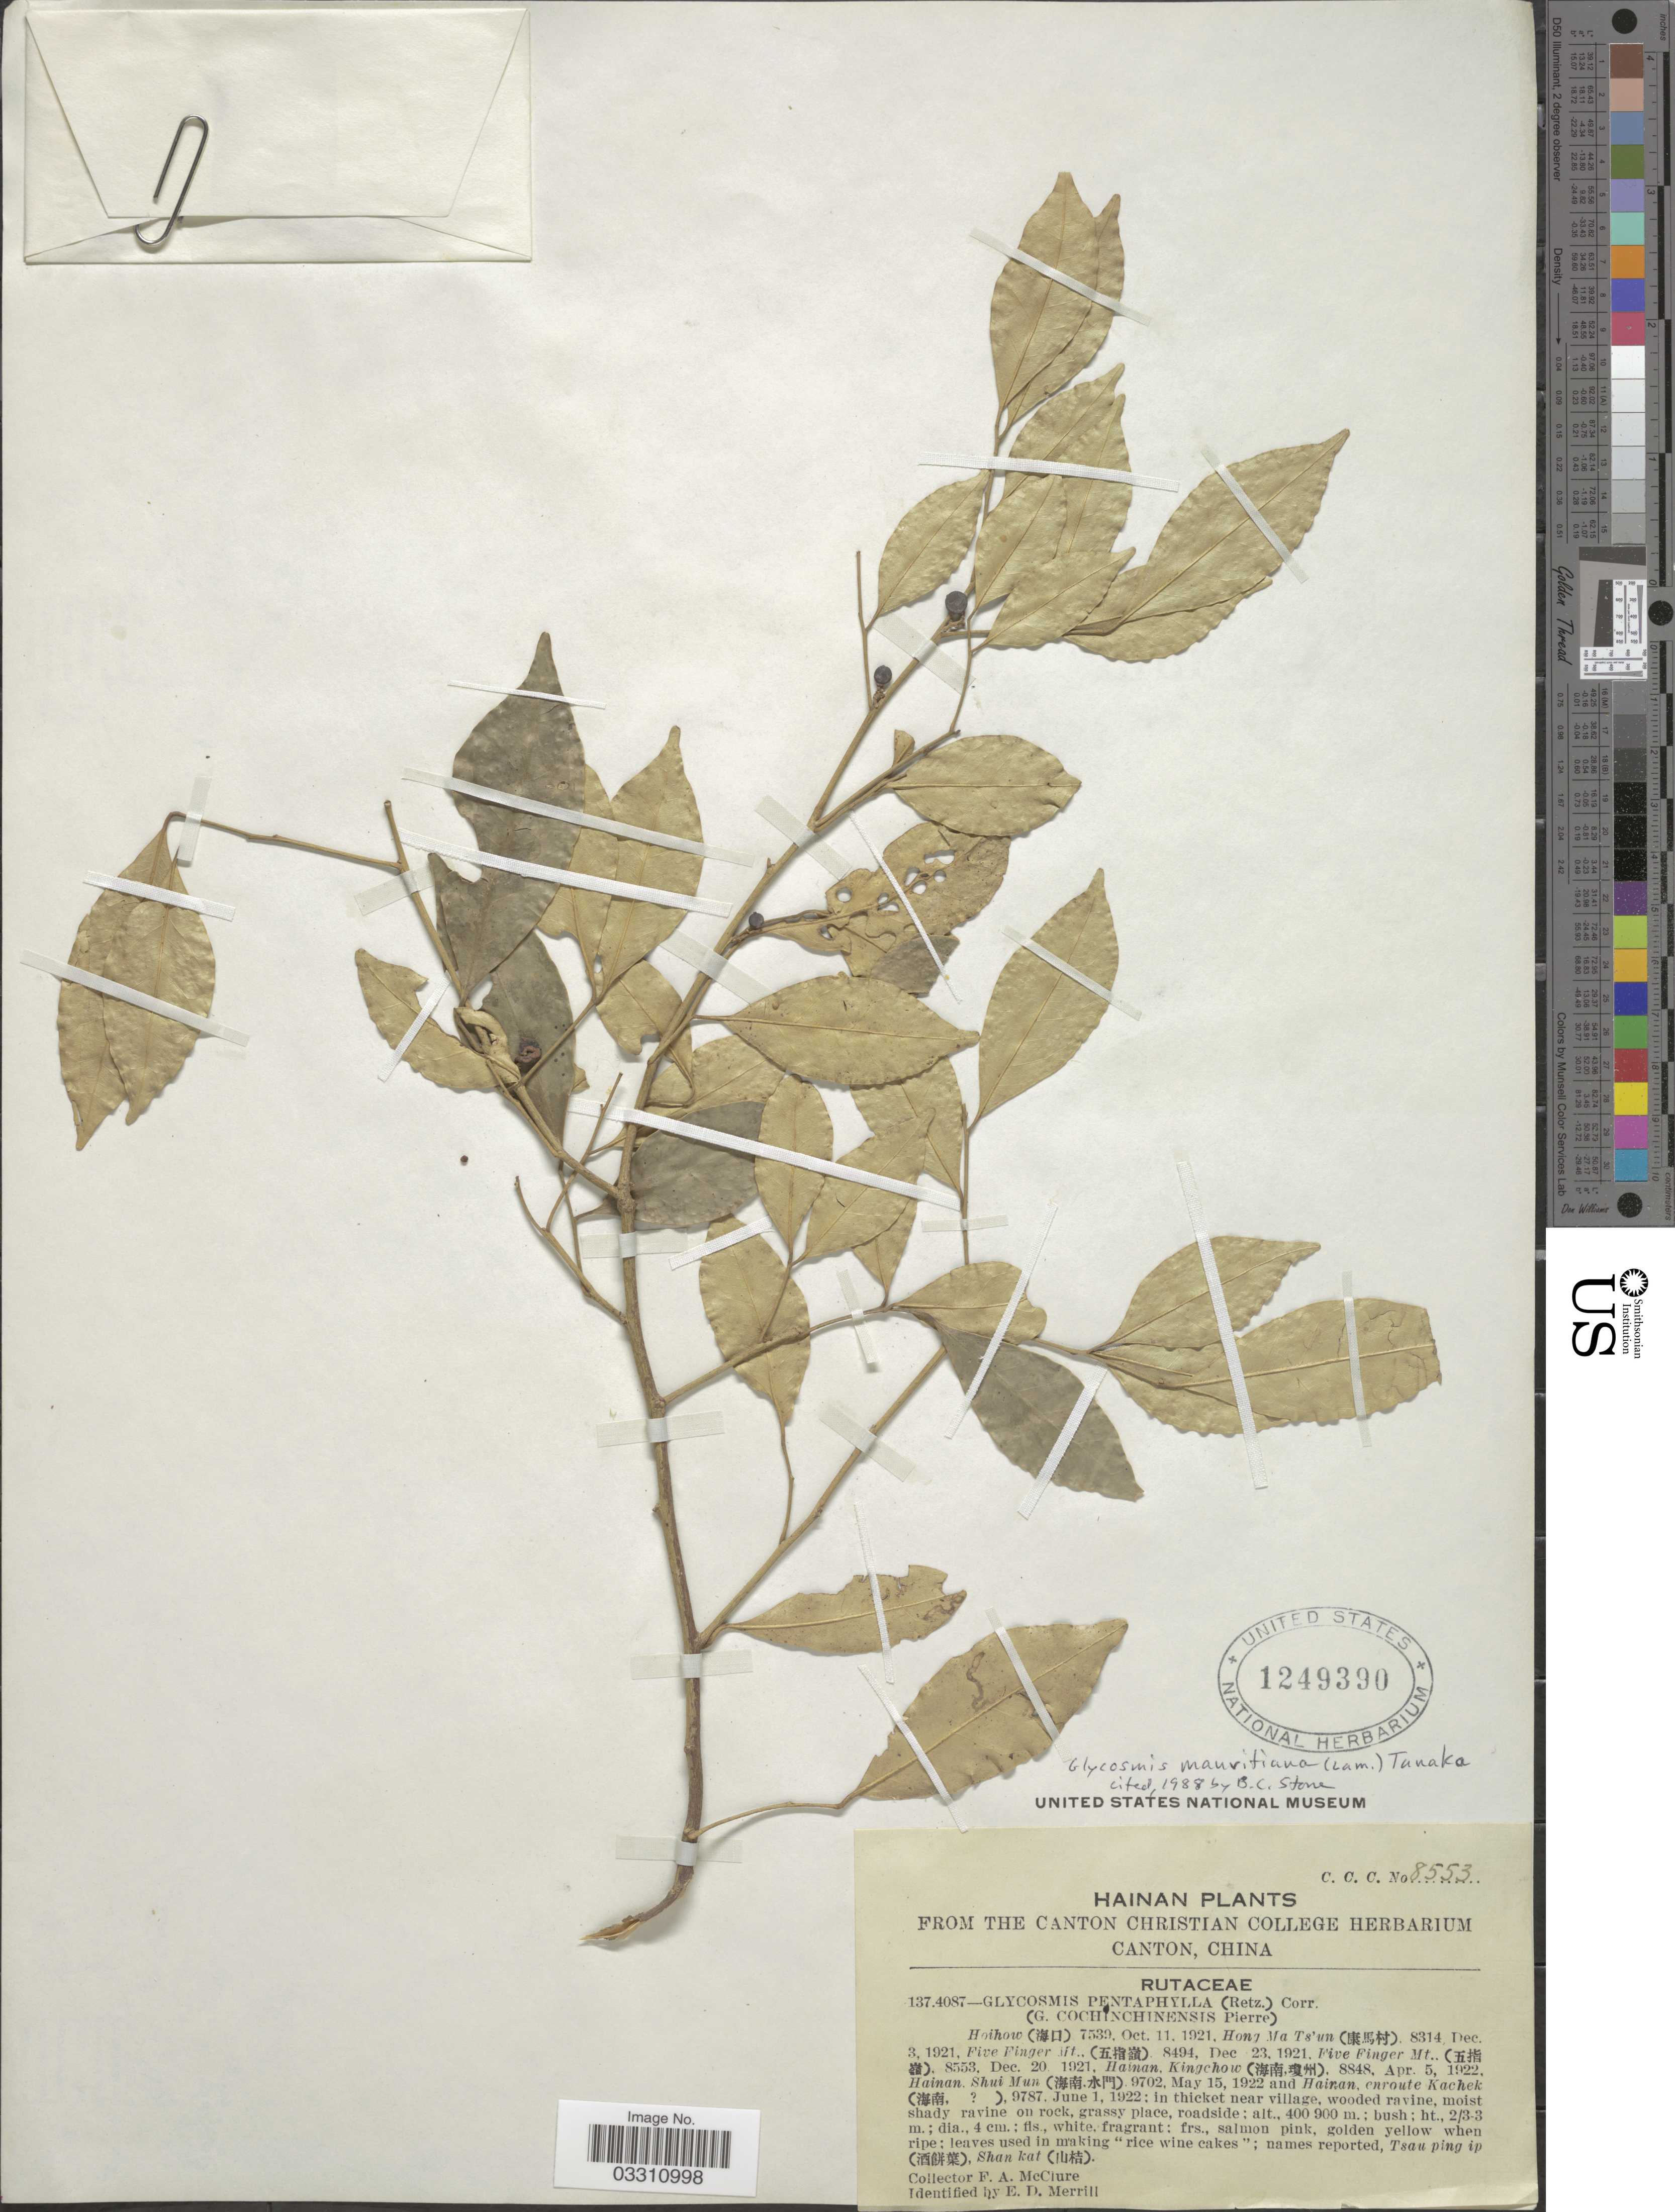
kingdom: Plantae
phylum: Tracheophyta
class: Magnoliopsida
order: Sapindales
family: Rutaceae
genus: Glycosmis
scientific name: Glycosmis mauritiana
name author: (Lamkey) Tanaka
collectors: F. A. McClure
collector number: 8553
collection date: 1921-12-20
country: China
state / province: Hainan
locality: Five Finger Mt. (X).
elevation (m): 400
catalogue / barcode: US 1249390